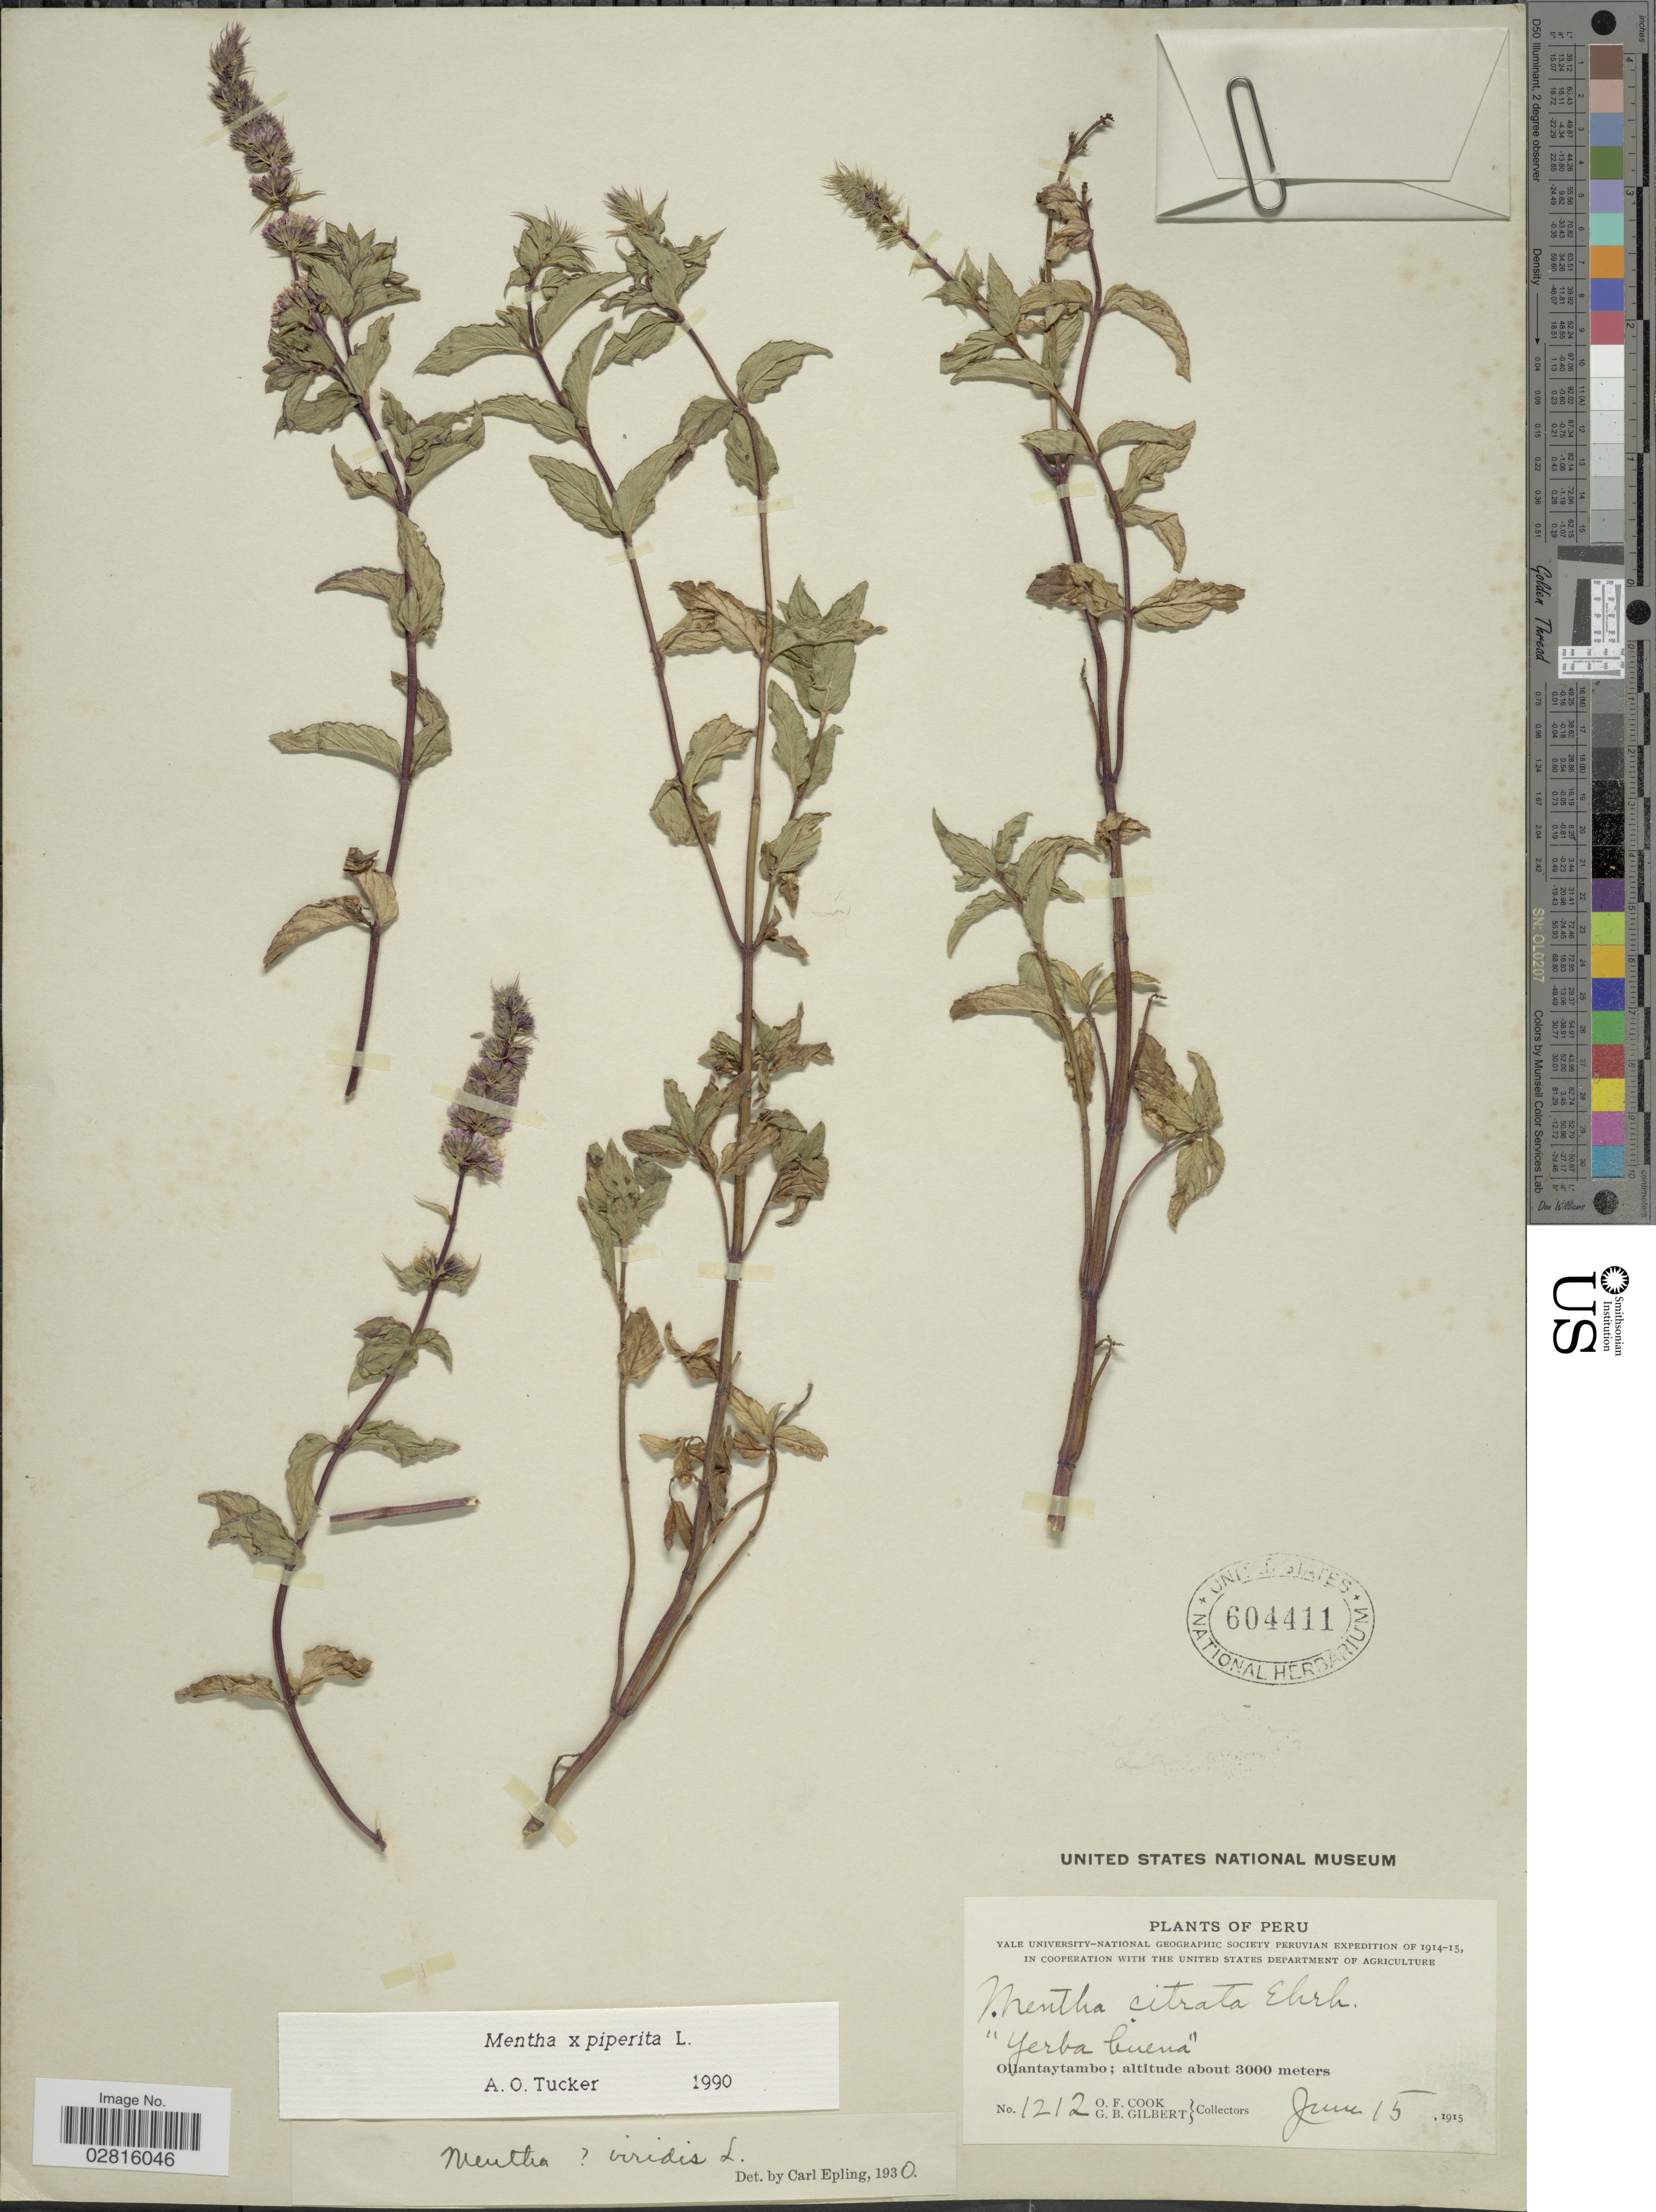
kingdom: Plantae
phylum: Tracheophyta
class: Magnoliopsida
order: Lamiales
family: Lamiaceae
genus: Mentha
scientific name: Mentha x piperita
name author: L.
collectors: O. F. Cook & G. B. Gilbert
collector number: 1212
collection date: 1915-06-15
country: Peru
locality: Ollantaytambo.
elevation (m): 3000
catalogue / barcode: US 604411